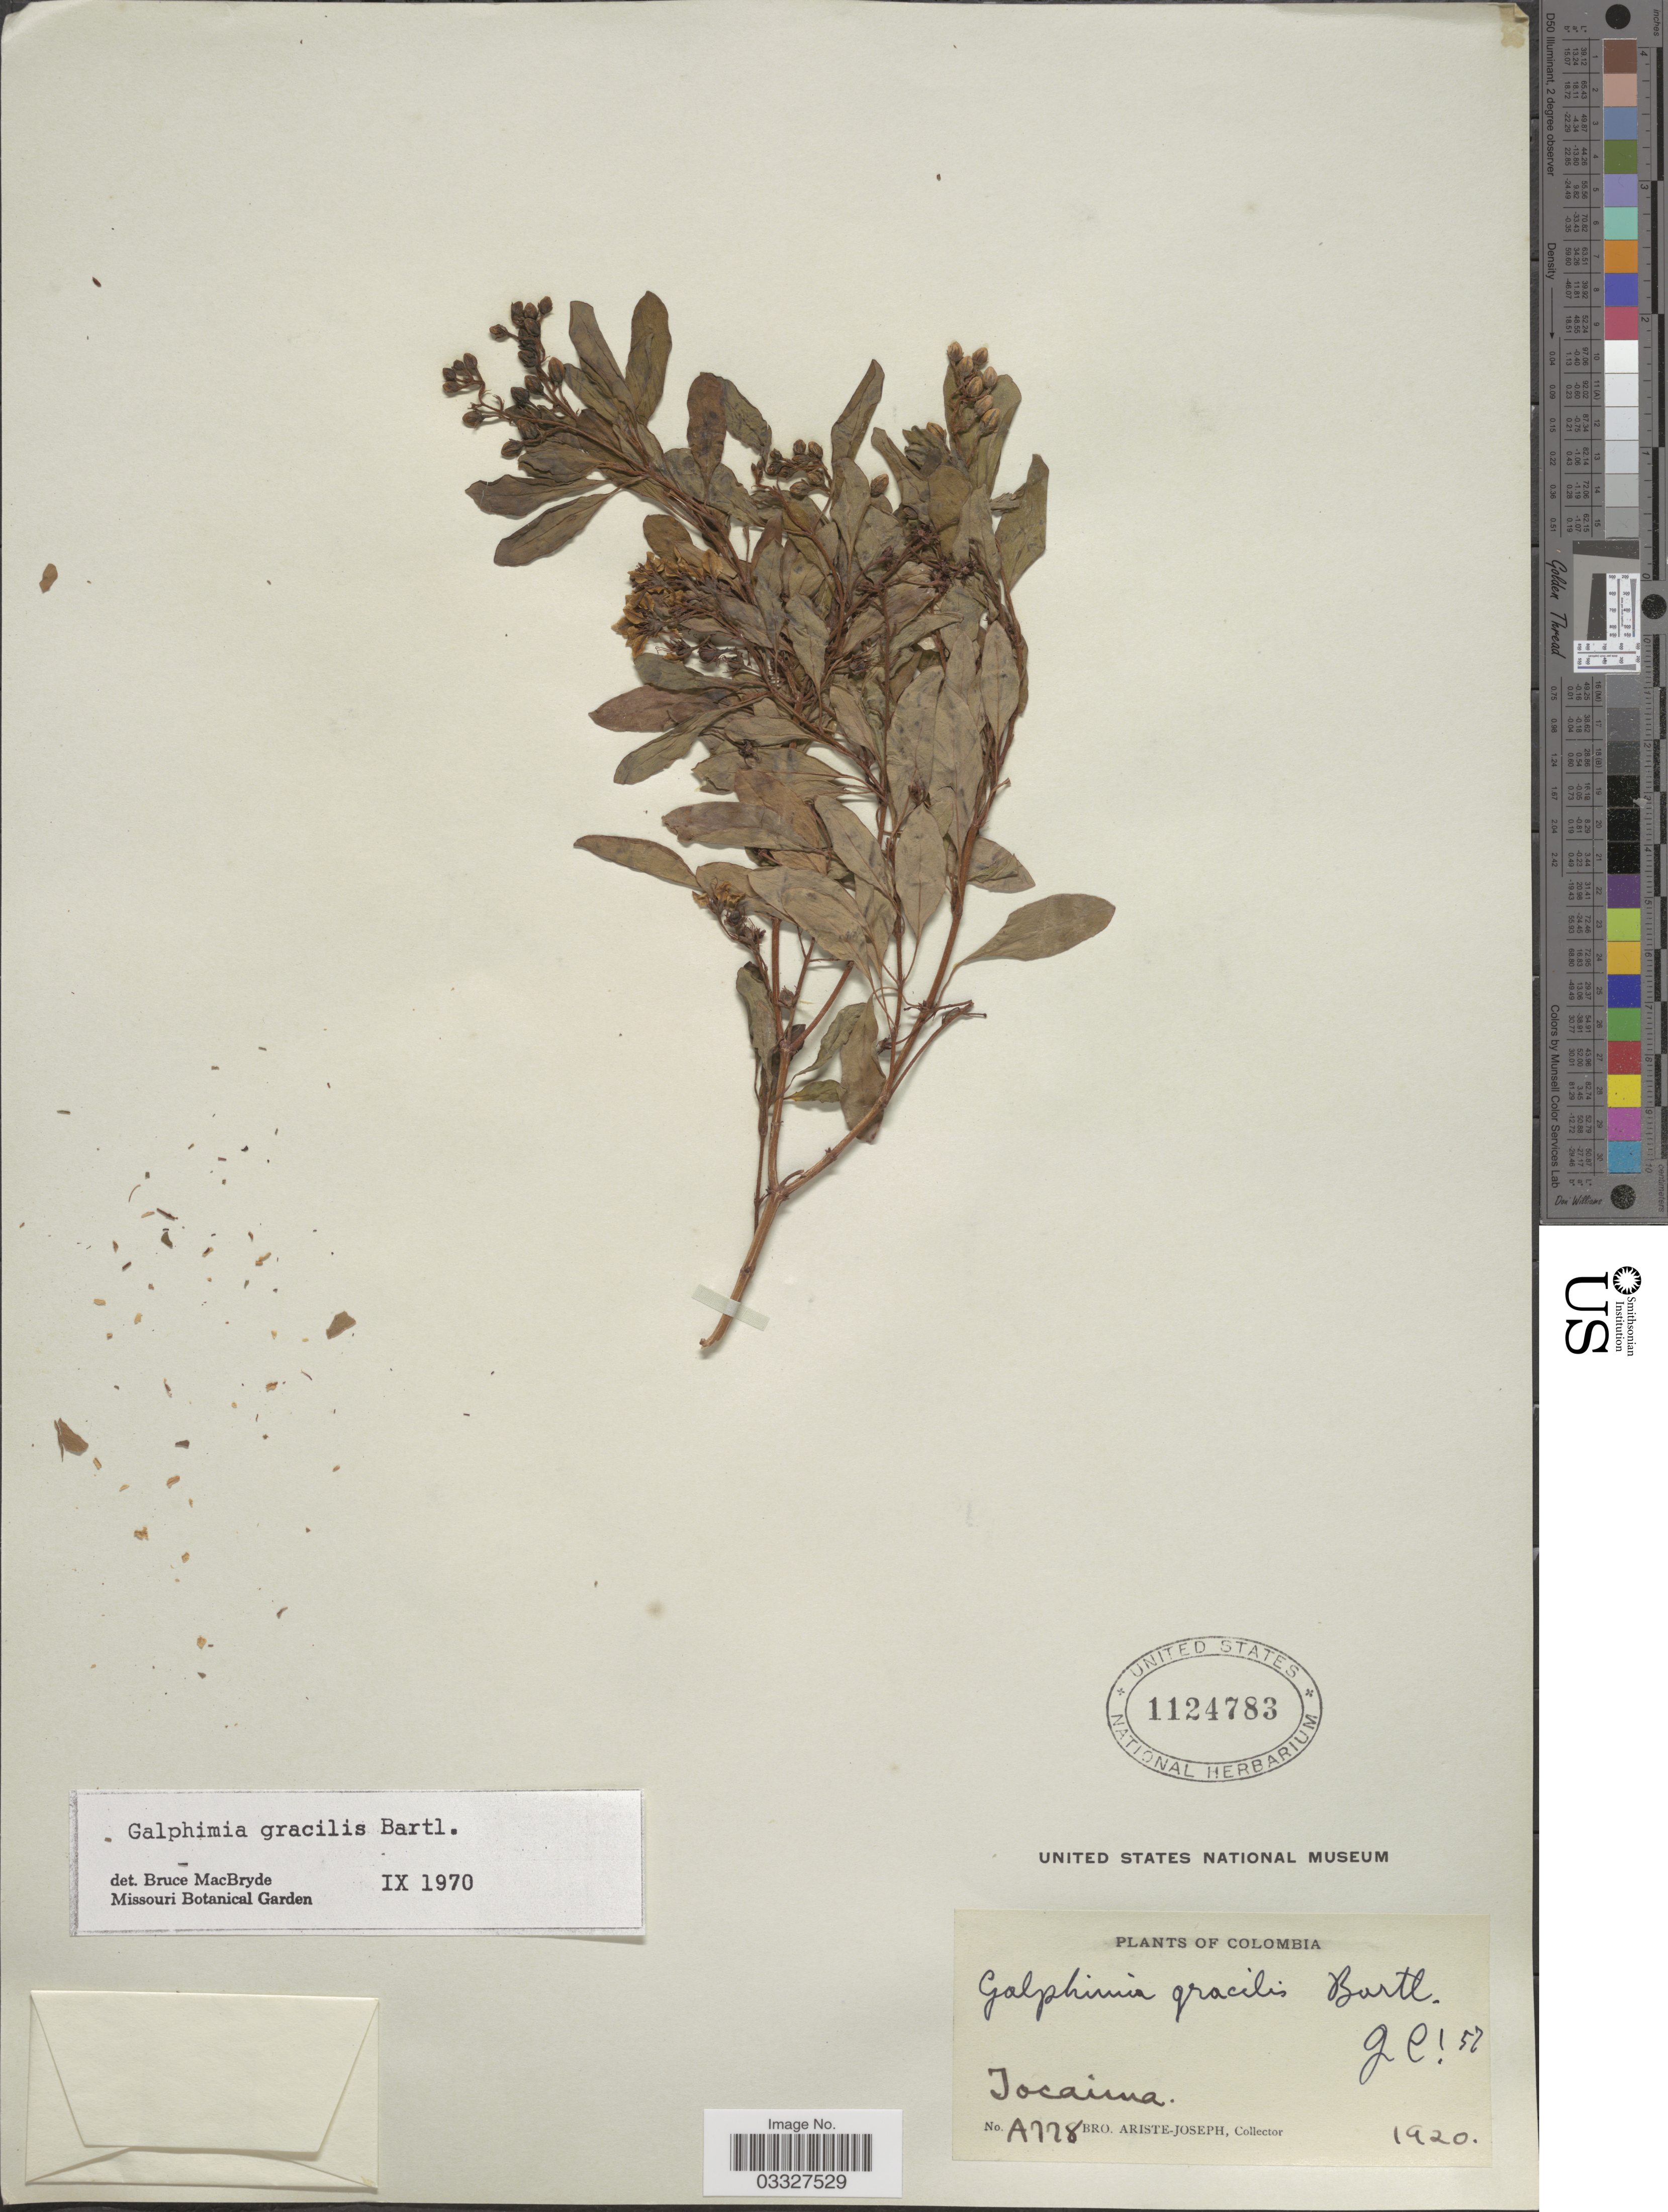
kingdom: Plantae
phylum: Tracheophyta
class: Magnoliopsida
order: Malpighiales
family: Malpighiaceae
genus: Galphimia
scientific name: Galphimia gracilis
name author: Bartl.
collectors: Bro. Ariste-Joseph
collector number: A778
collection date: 1920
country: Colombia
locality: Tocaima.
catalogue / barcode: US 1124783